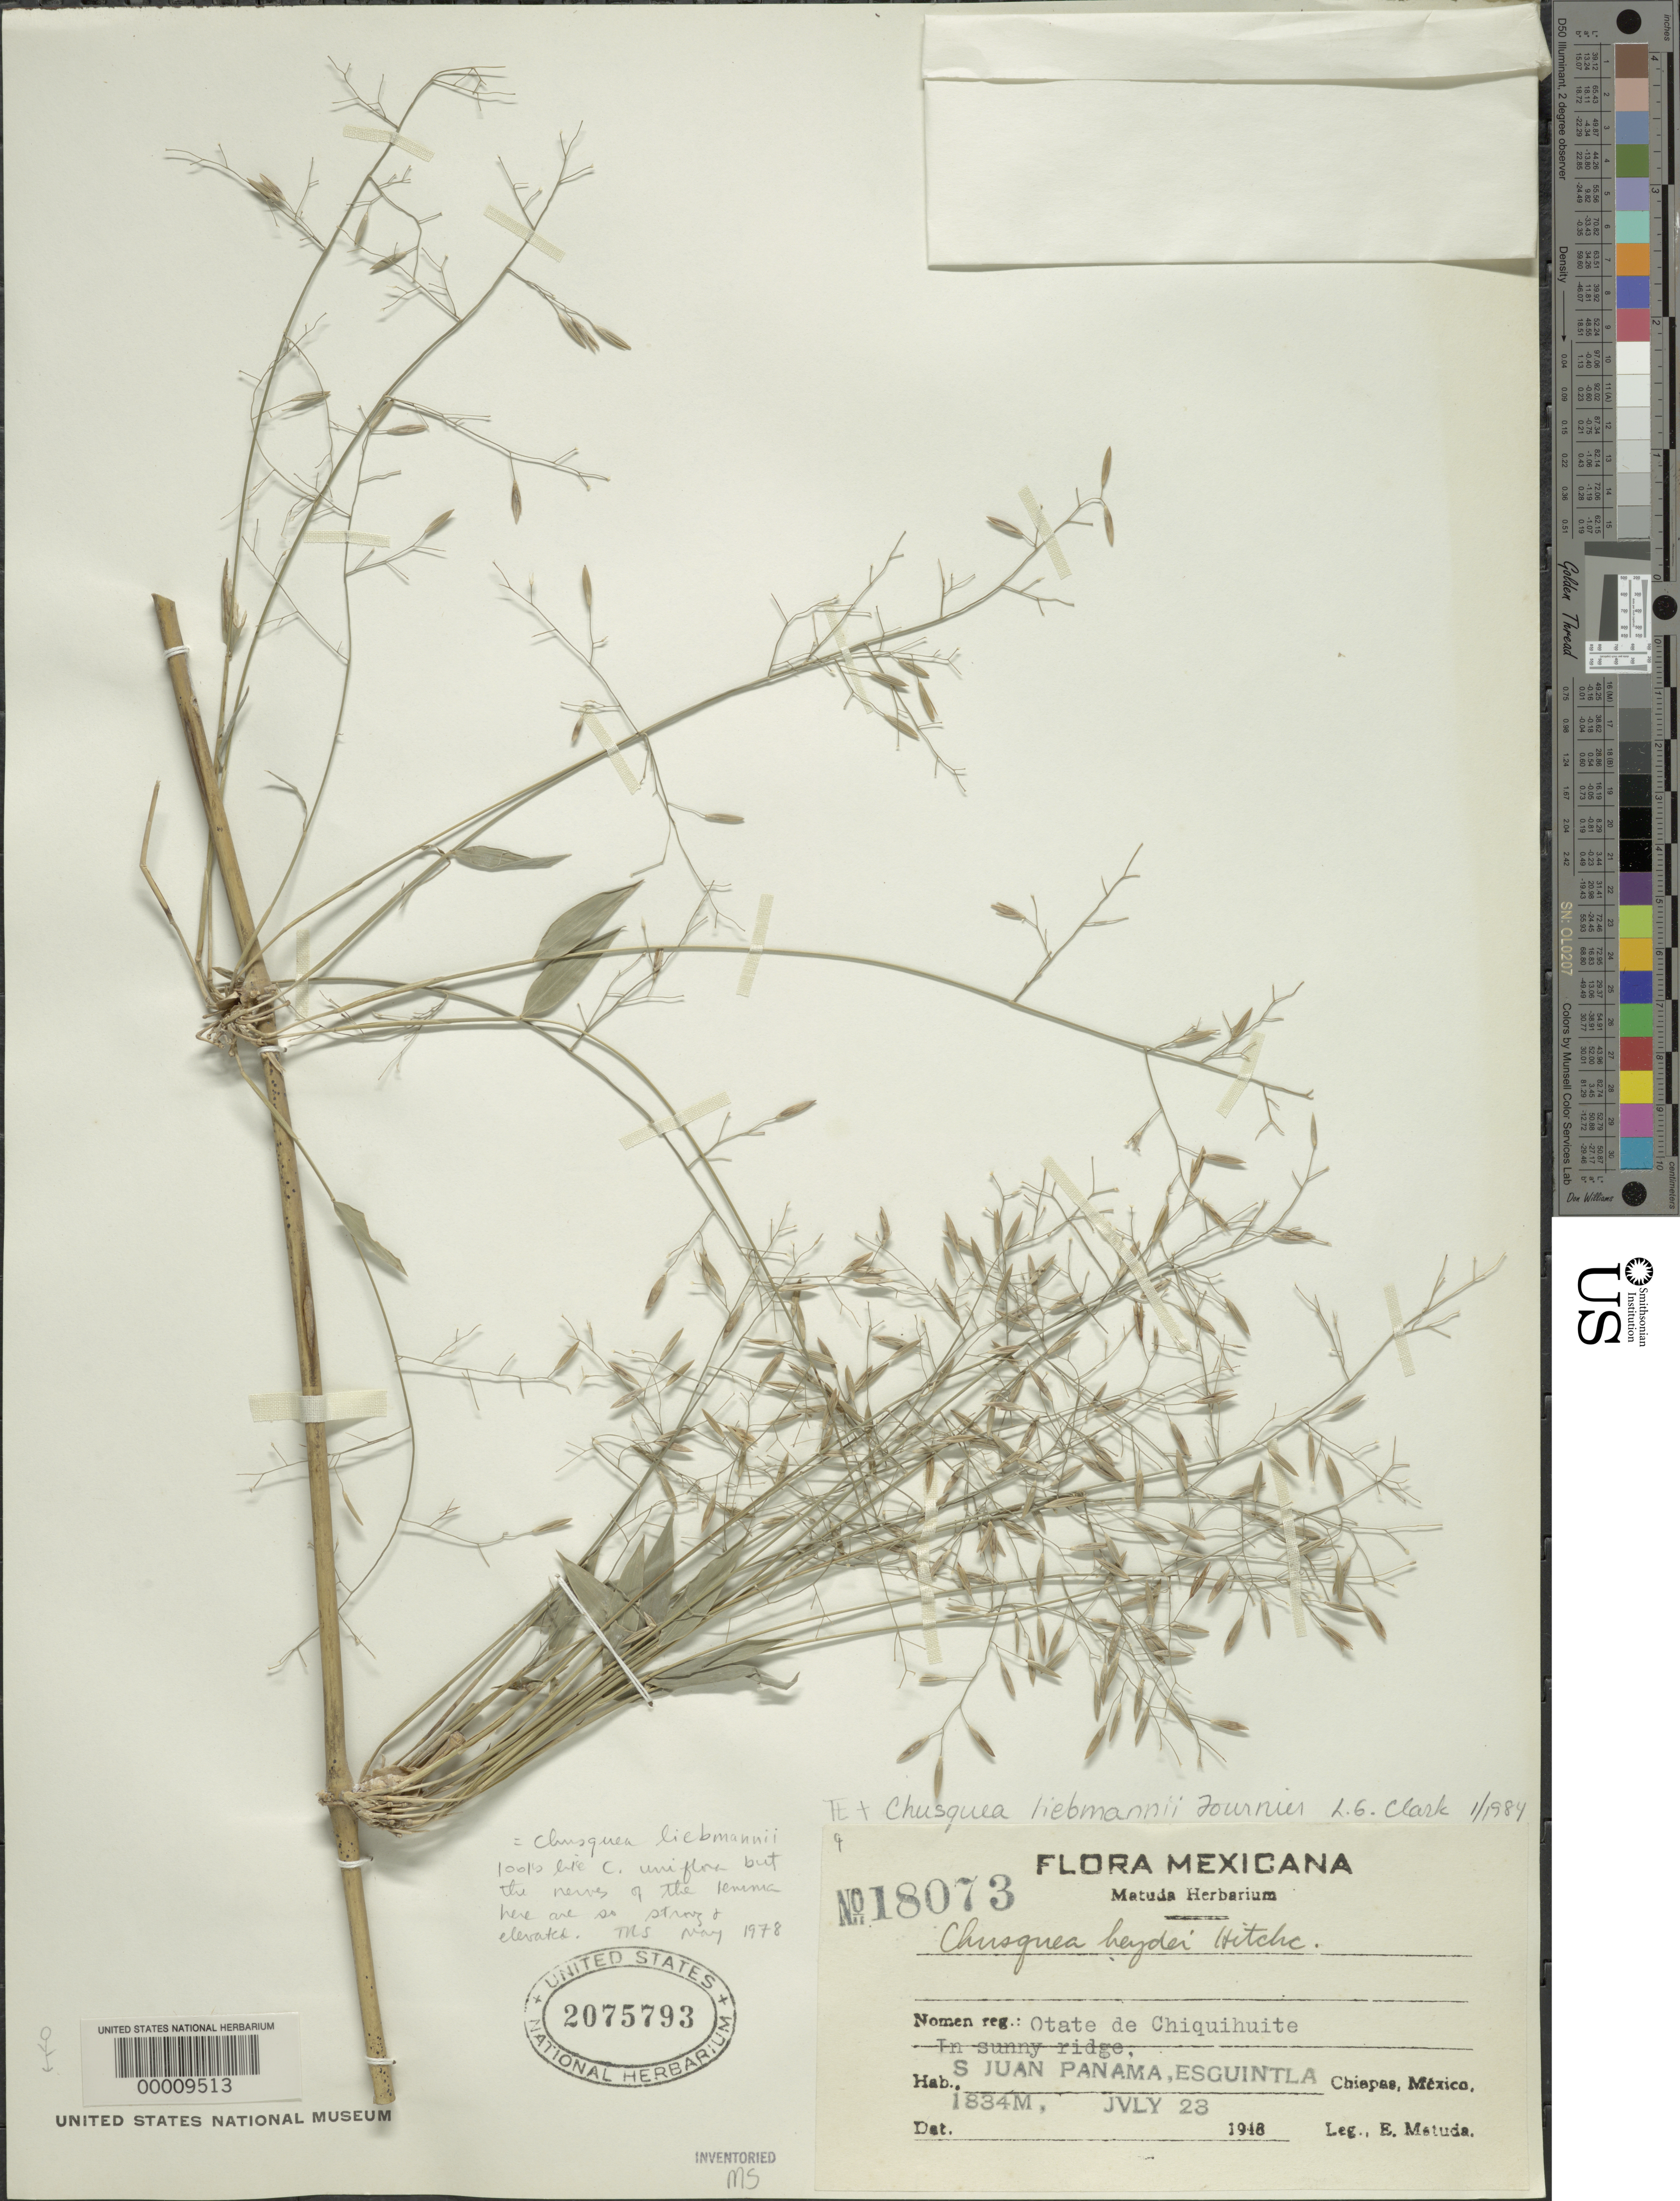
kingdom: Plantae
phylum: Tracheophyta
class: Liliopsida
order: Poales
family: Poaceae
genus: Chusquea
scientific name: Chusquea liebmannii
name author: E. Fourn.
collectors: E. Matuda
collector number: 18073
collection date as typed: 23 Jul 1948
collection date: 1948-07-23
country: Mexico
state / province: Chiapas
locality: S Juan Panama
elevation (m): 1834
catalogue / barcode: US 2075793